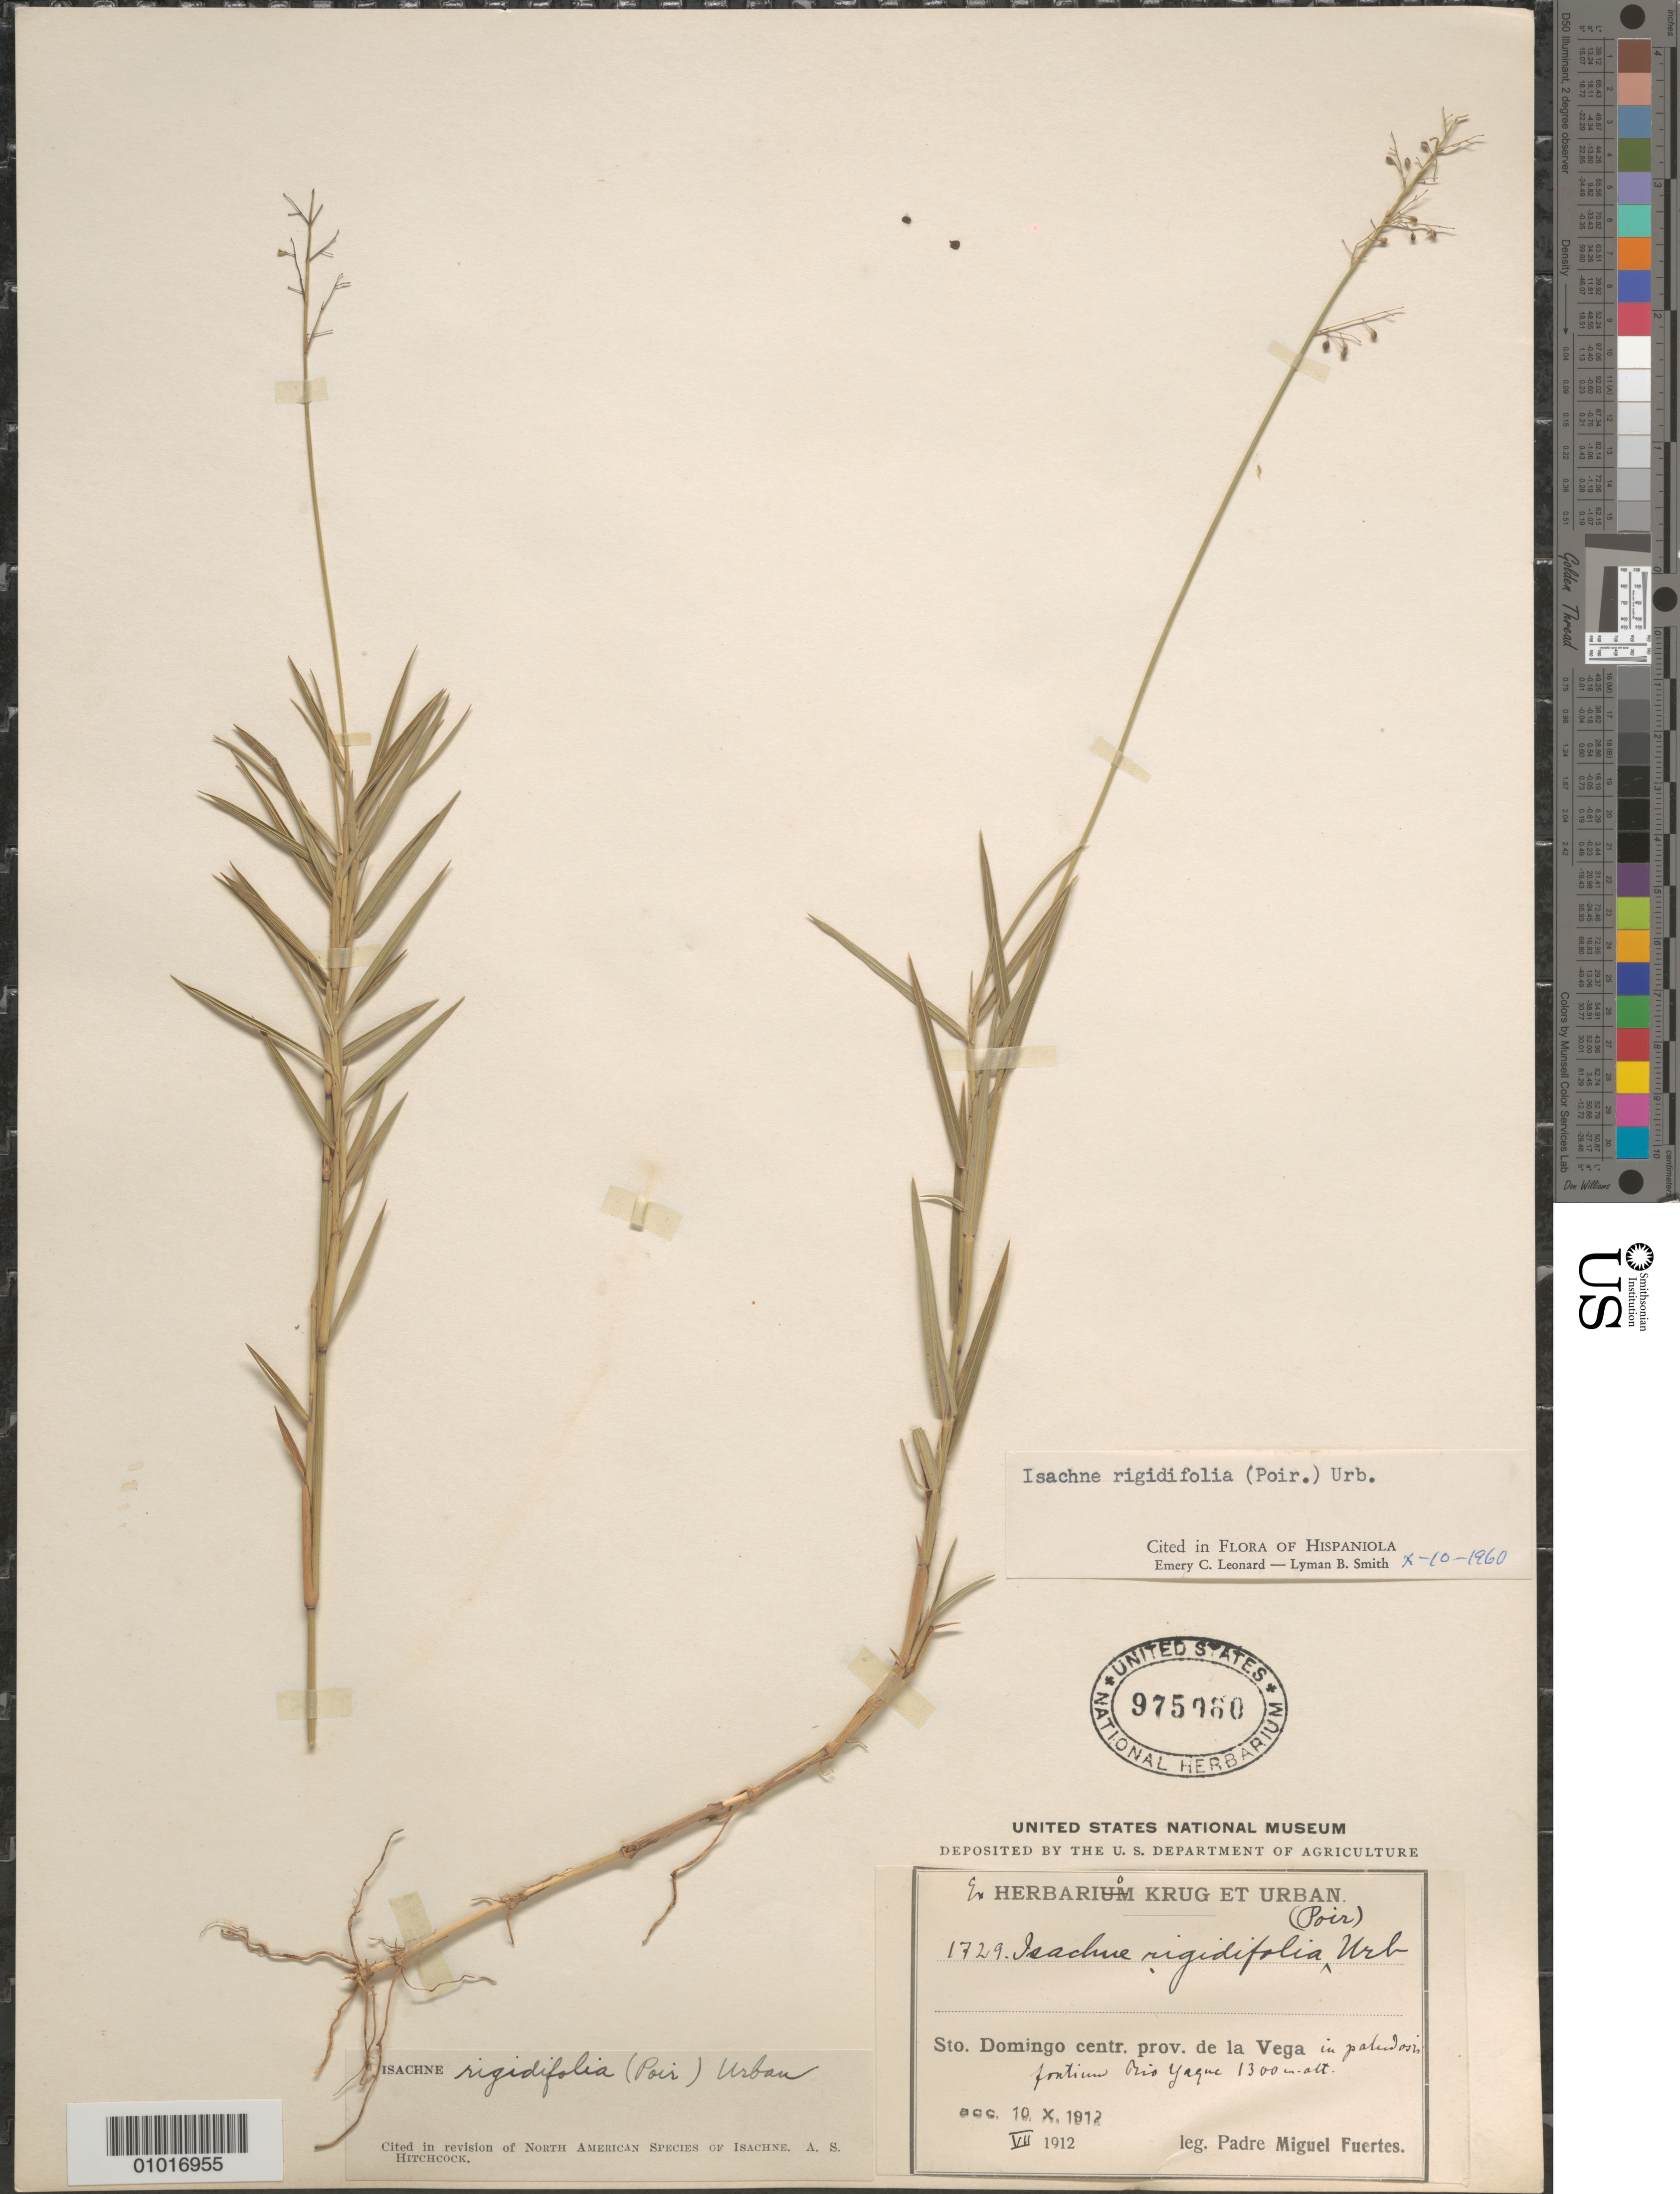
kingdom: Plantae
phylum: Tracheophyta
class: Liliopsida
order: Poales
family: Poaceae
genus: Isachne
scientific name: Isachne rigidifolia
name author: (Poir.) Urb.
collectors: M. D. Fuertes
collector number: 1729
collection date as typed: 10 Jul 1912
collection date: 1912-07-10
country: Dominican Republic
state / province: La Vega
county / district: Santo Domingo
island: Hispaniola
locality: Sto. Domingo centr. prov. de la Vega Bio Yaque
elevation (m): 1300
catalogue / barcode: US 975960